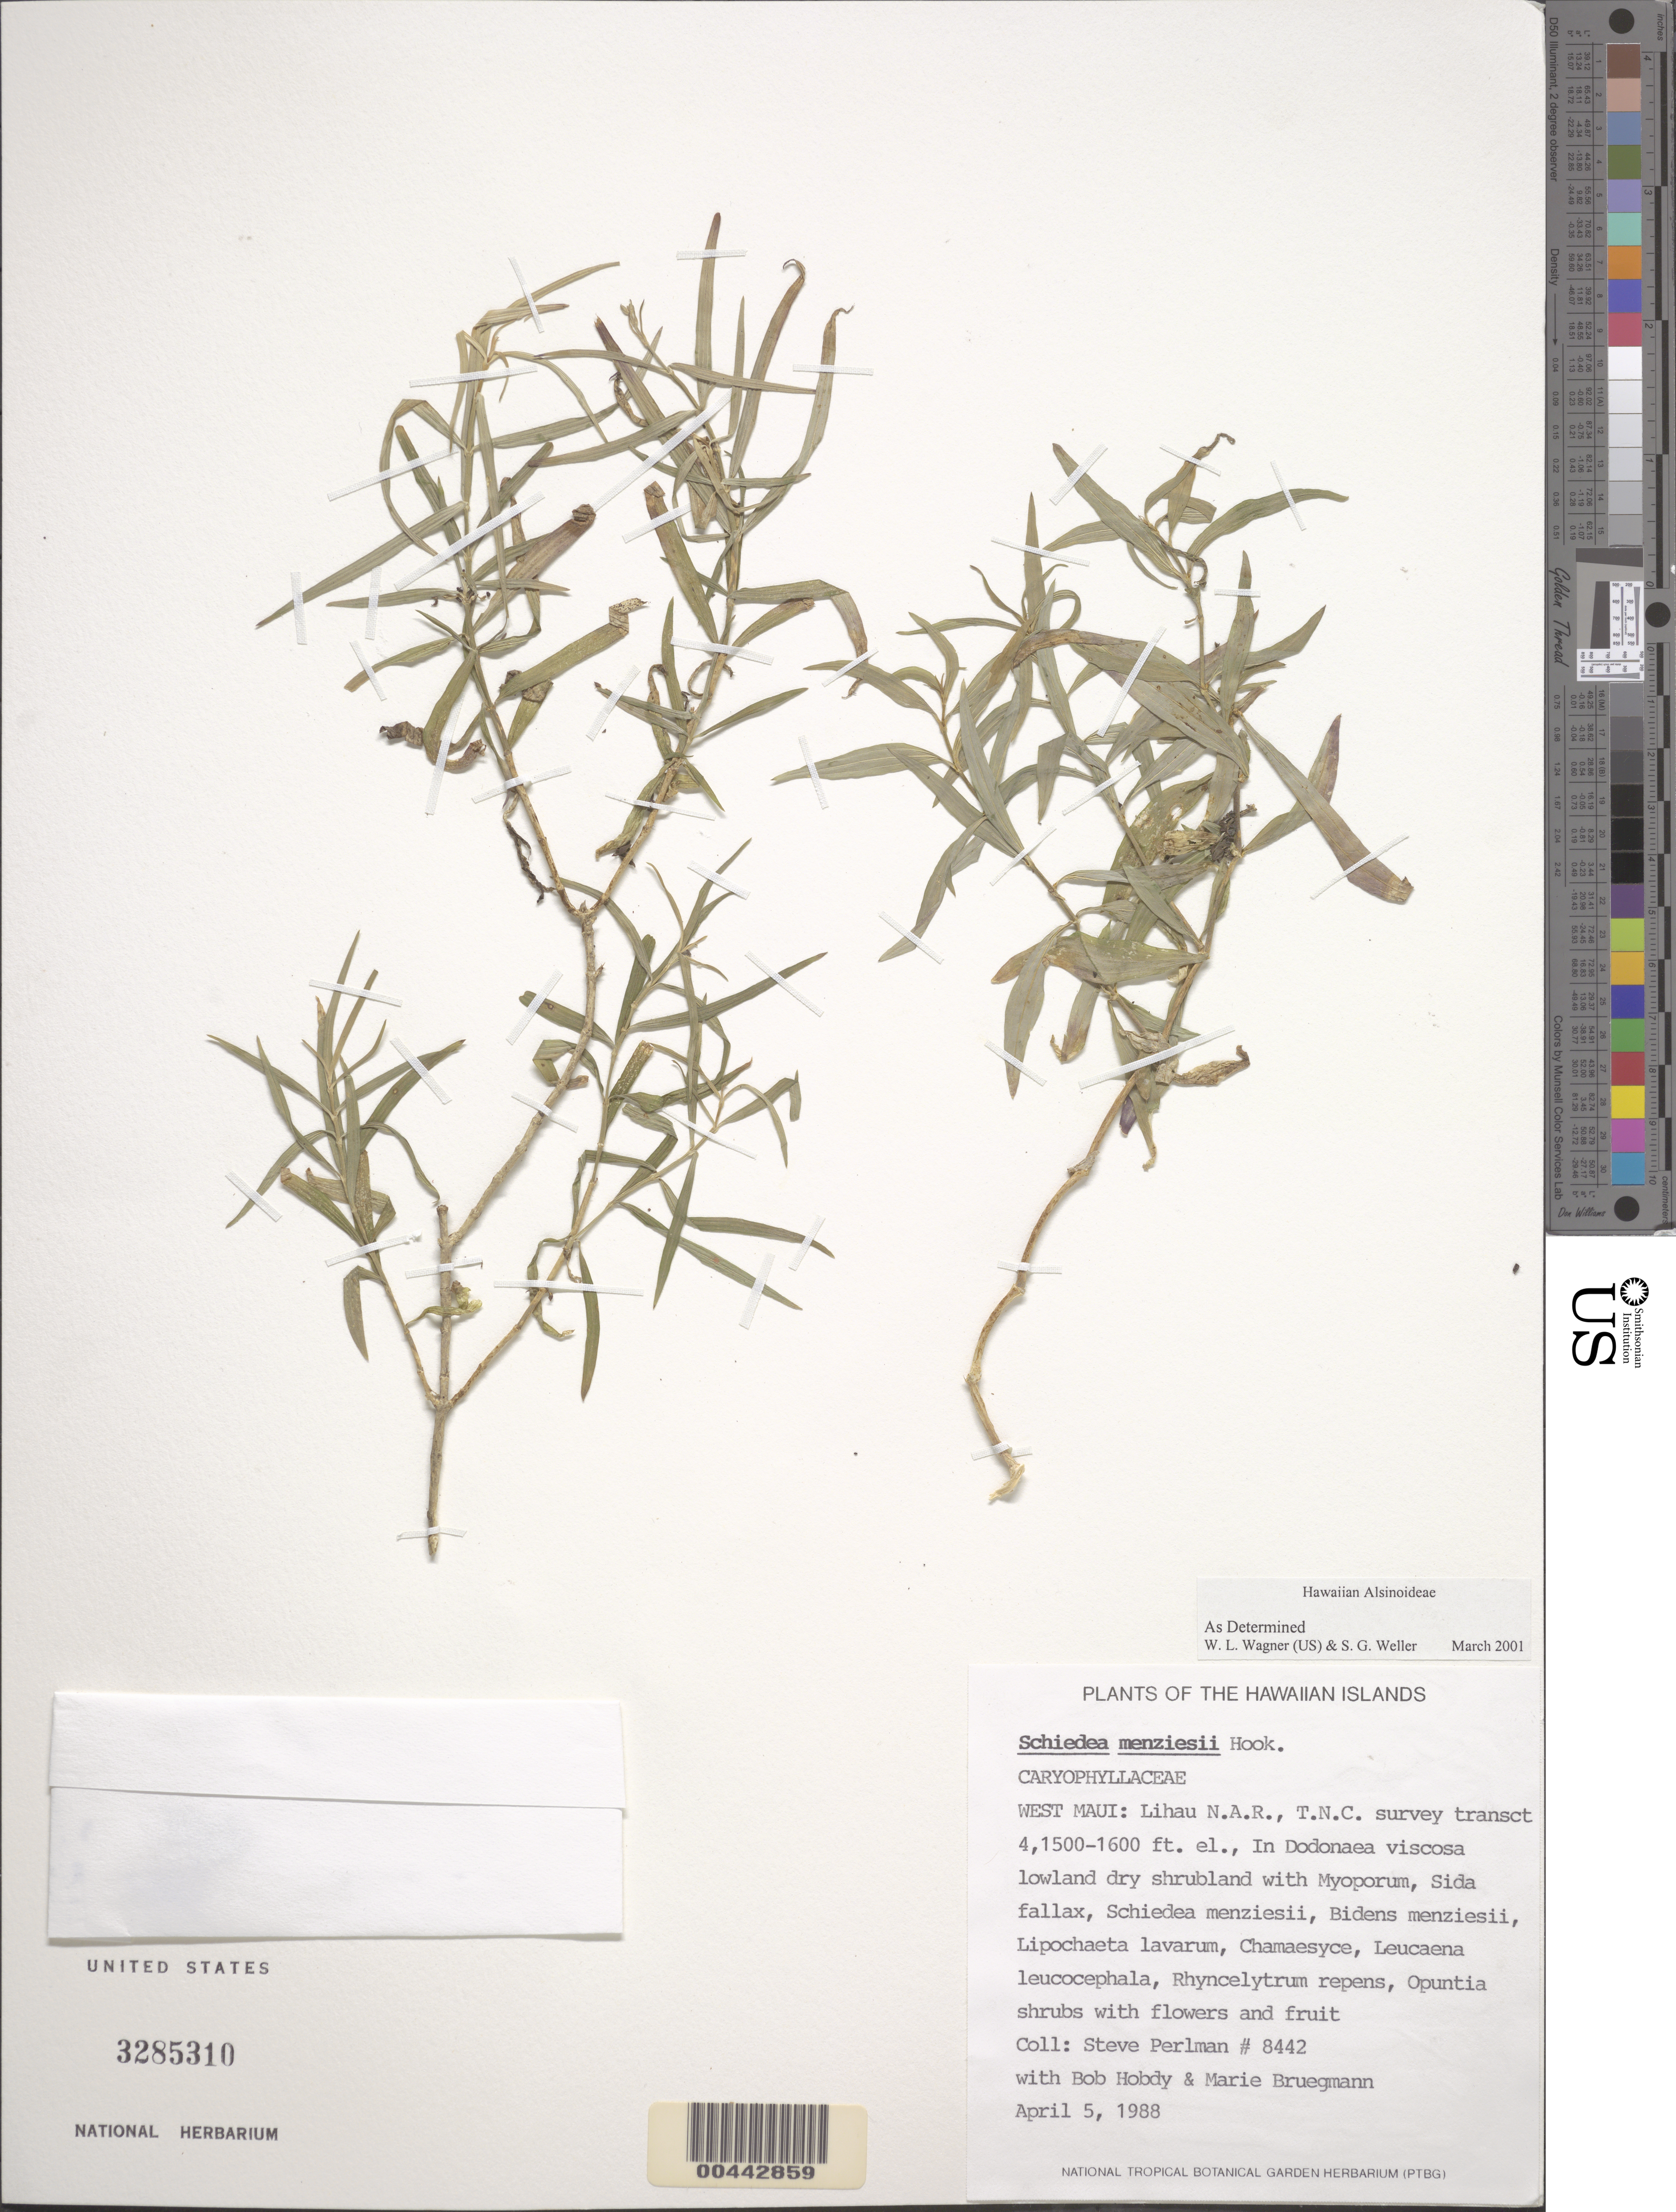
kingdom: Plantae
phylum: Tracheophyta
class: Magnoliopsida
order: Caryophyllales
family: Caryophyllaceae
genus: Schiedea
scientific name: Schiedea menziesii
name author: Hook.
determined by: Wagner, W. L.; Weller, Stephen G.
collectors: S. P. Perlman, B. Hobdy & M. Bruegmann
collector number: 8442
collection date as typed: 5 Apr 1988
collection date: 1988-04-05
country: United States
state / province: Hawaii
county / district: Maui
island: Maui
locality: West Maui: Lihau N.A.R., T.N.C. survey transect 4.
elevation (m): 457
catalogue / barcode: US 3285310